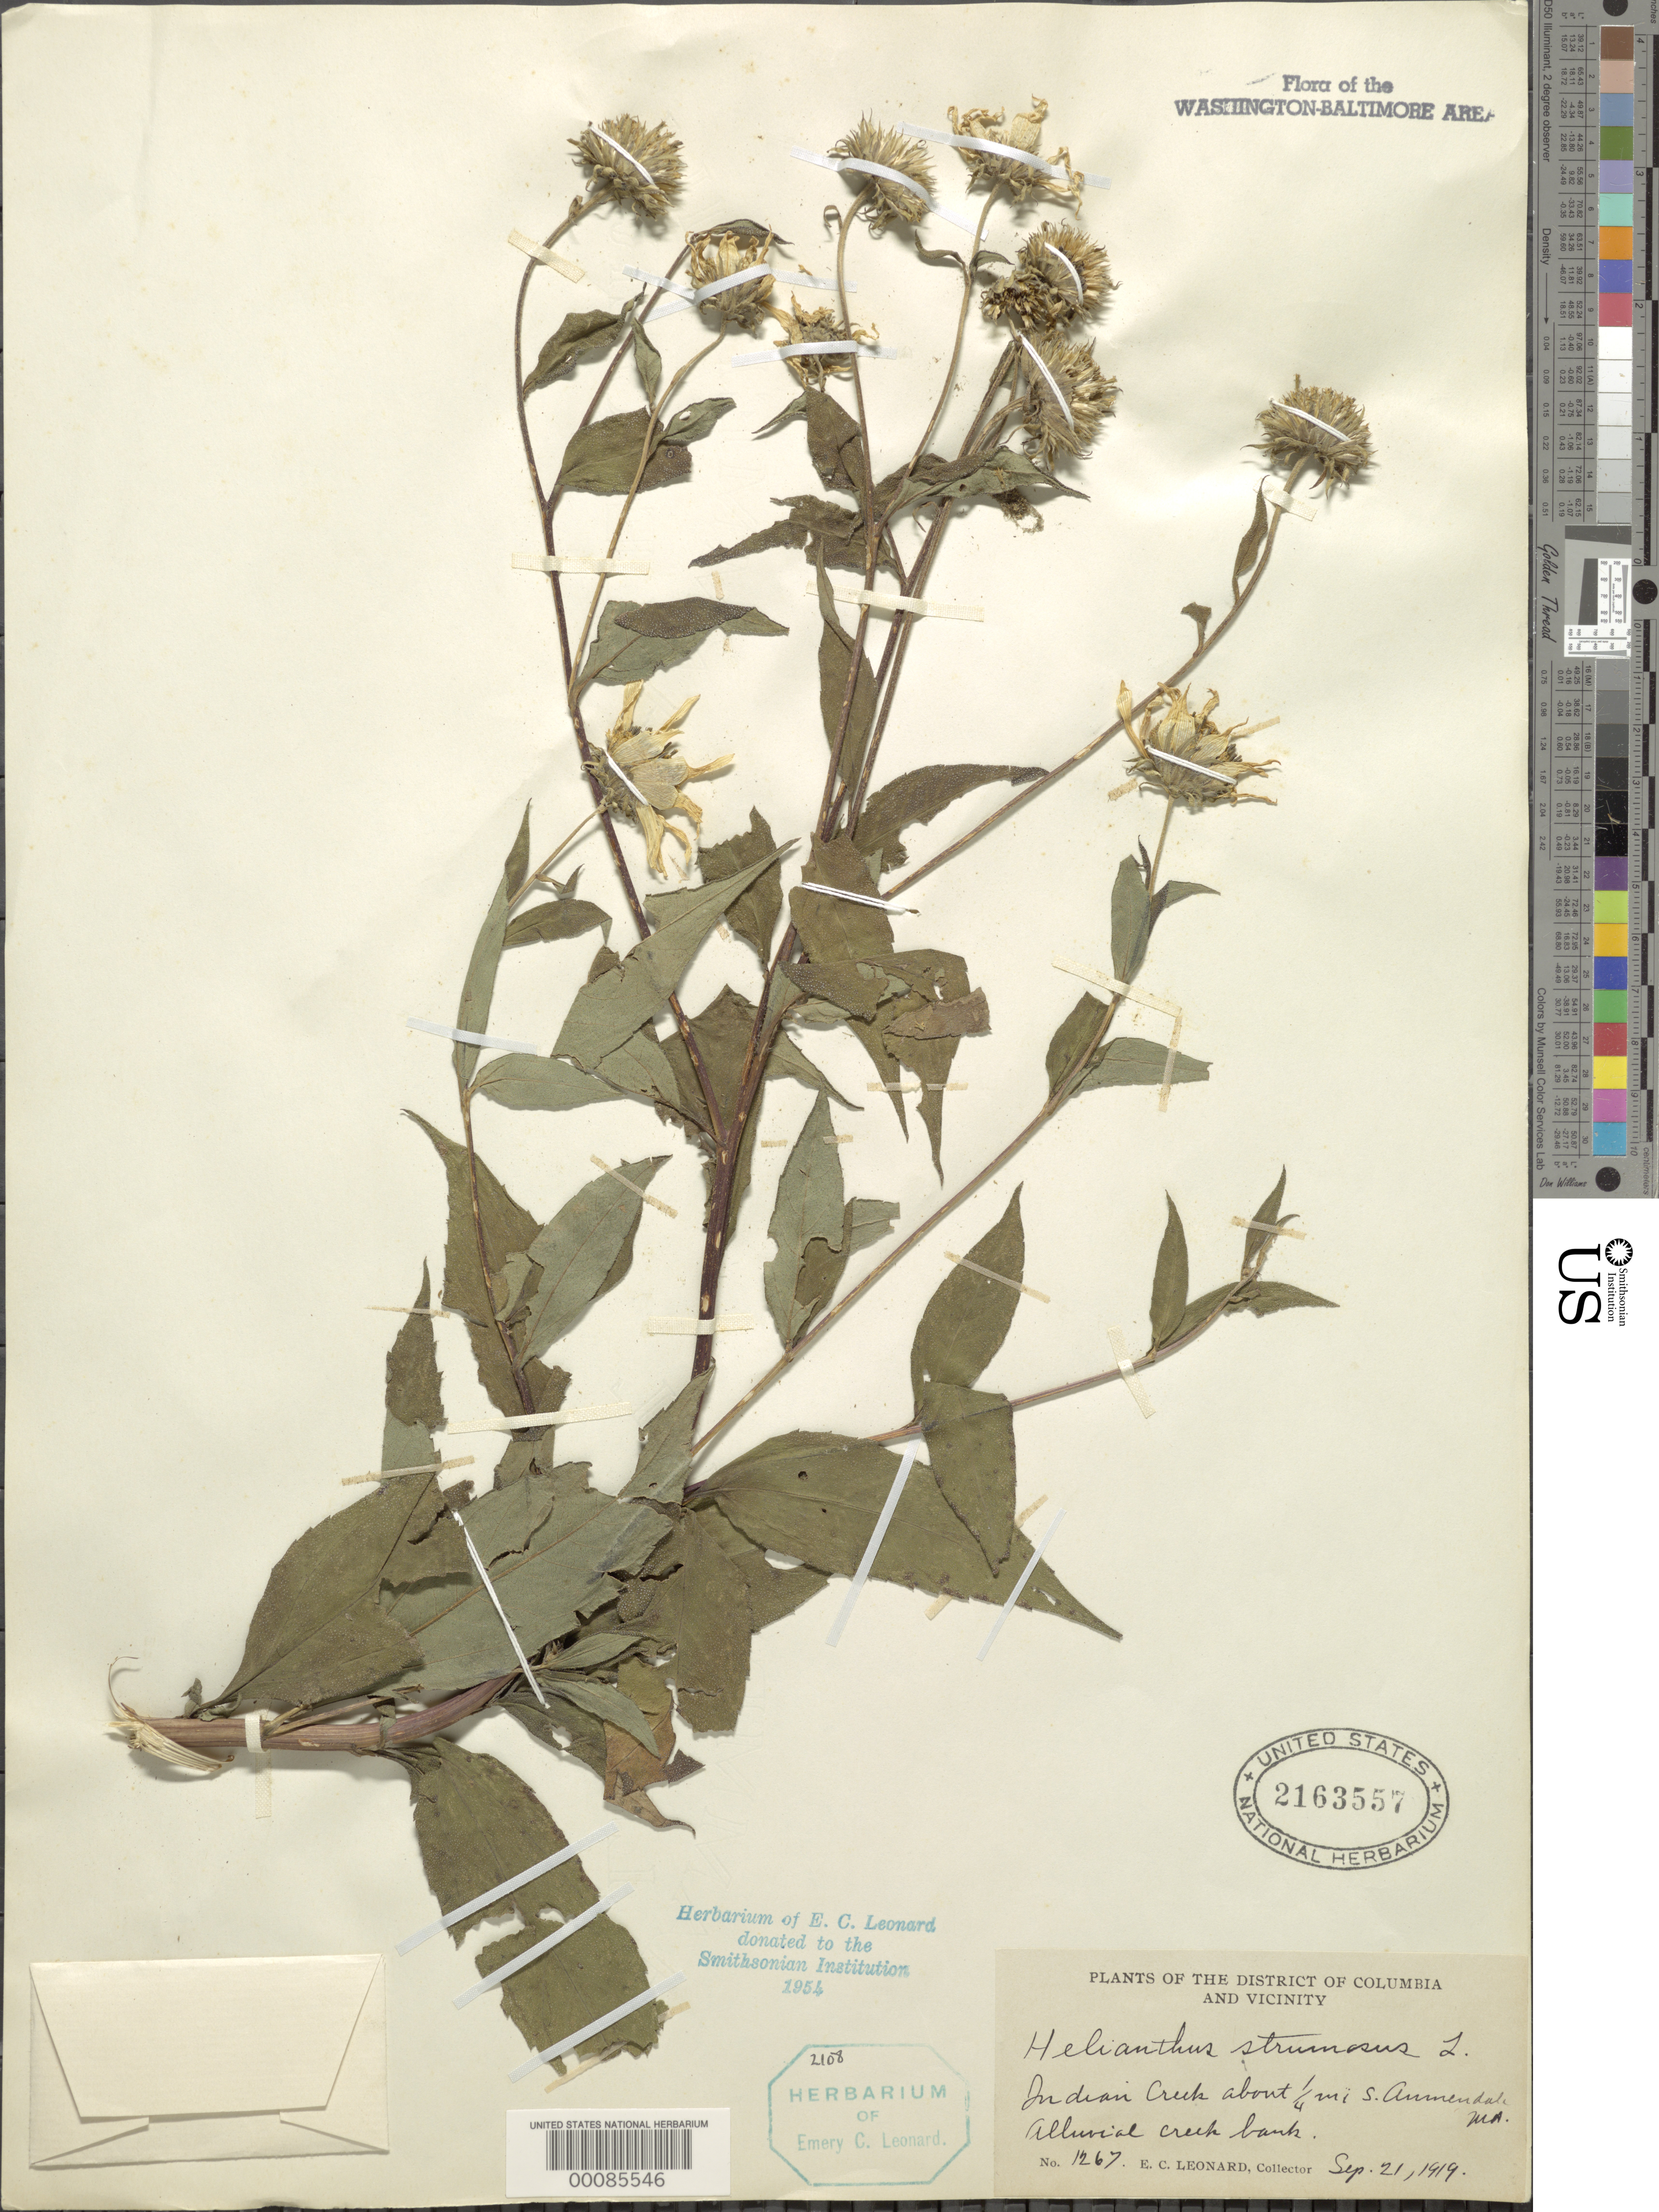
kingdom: Plantae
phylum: Tracheophyta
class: Magnoliopsida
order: Asterales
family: Asteraceae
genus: Helianthus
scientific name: Helianthus strumosus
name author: L.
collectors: E. C. Leonard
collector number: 1267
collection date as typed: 21 Sep 1919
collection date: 1919-09-21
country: United States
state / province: Maryland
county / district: Prince George's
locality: Indian Creek south of Ammendale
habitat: Alluvial creek bank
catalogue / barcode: US 2163557